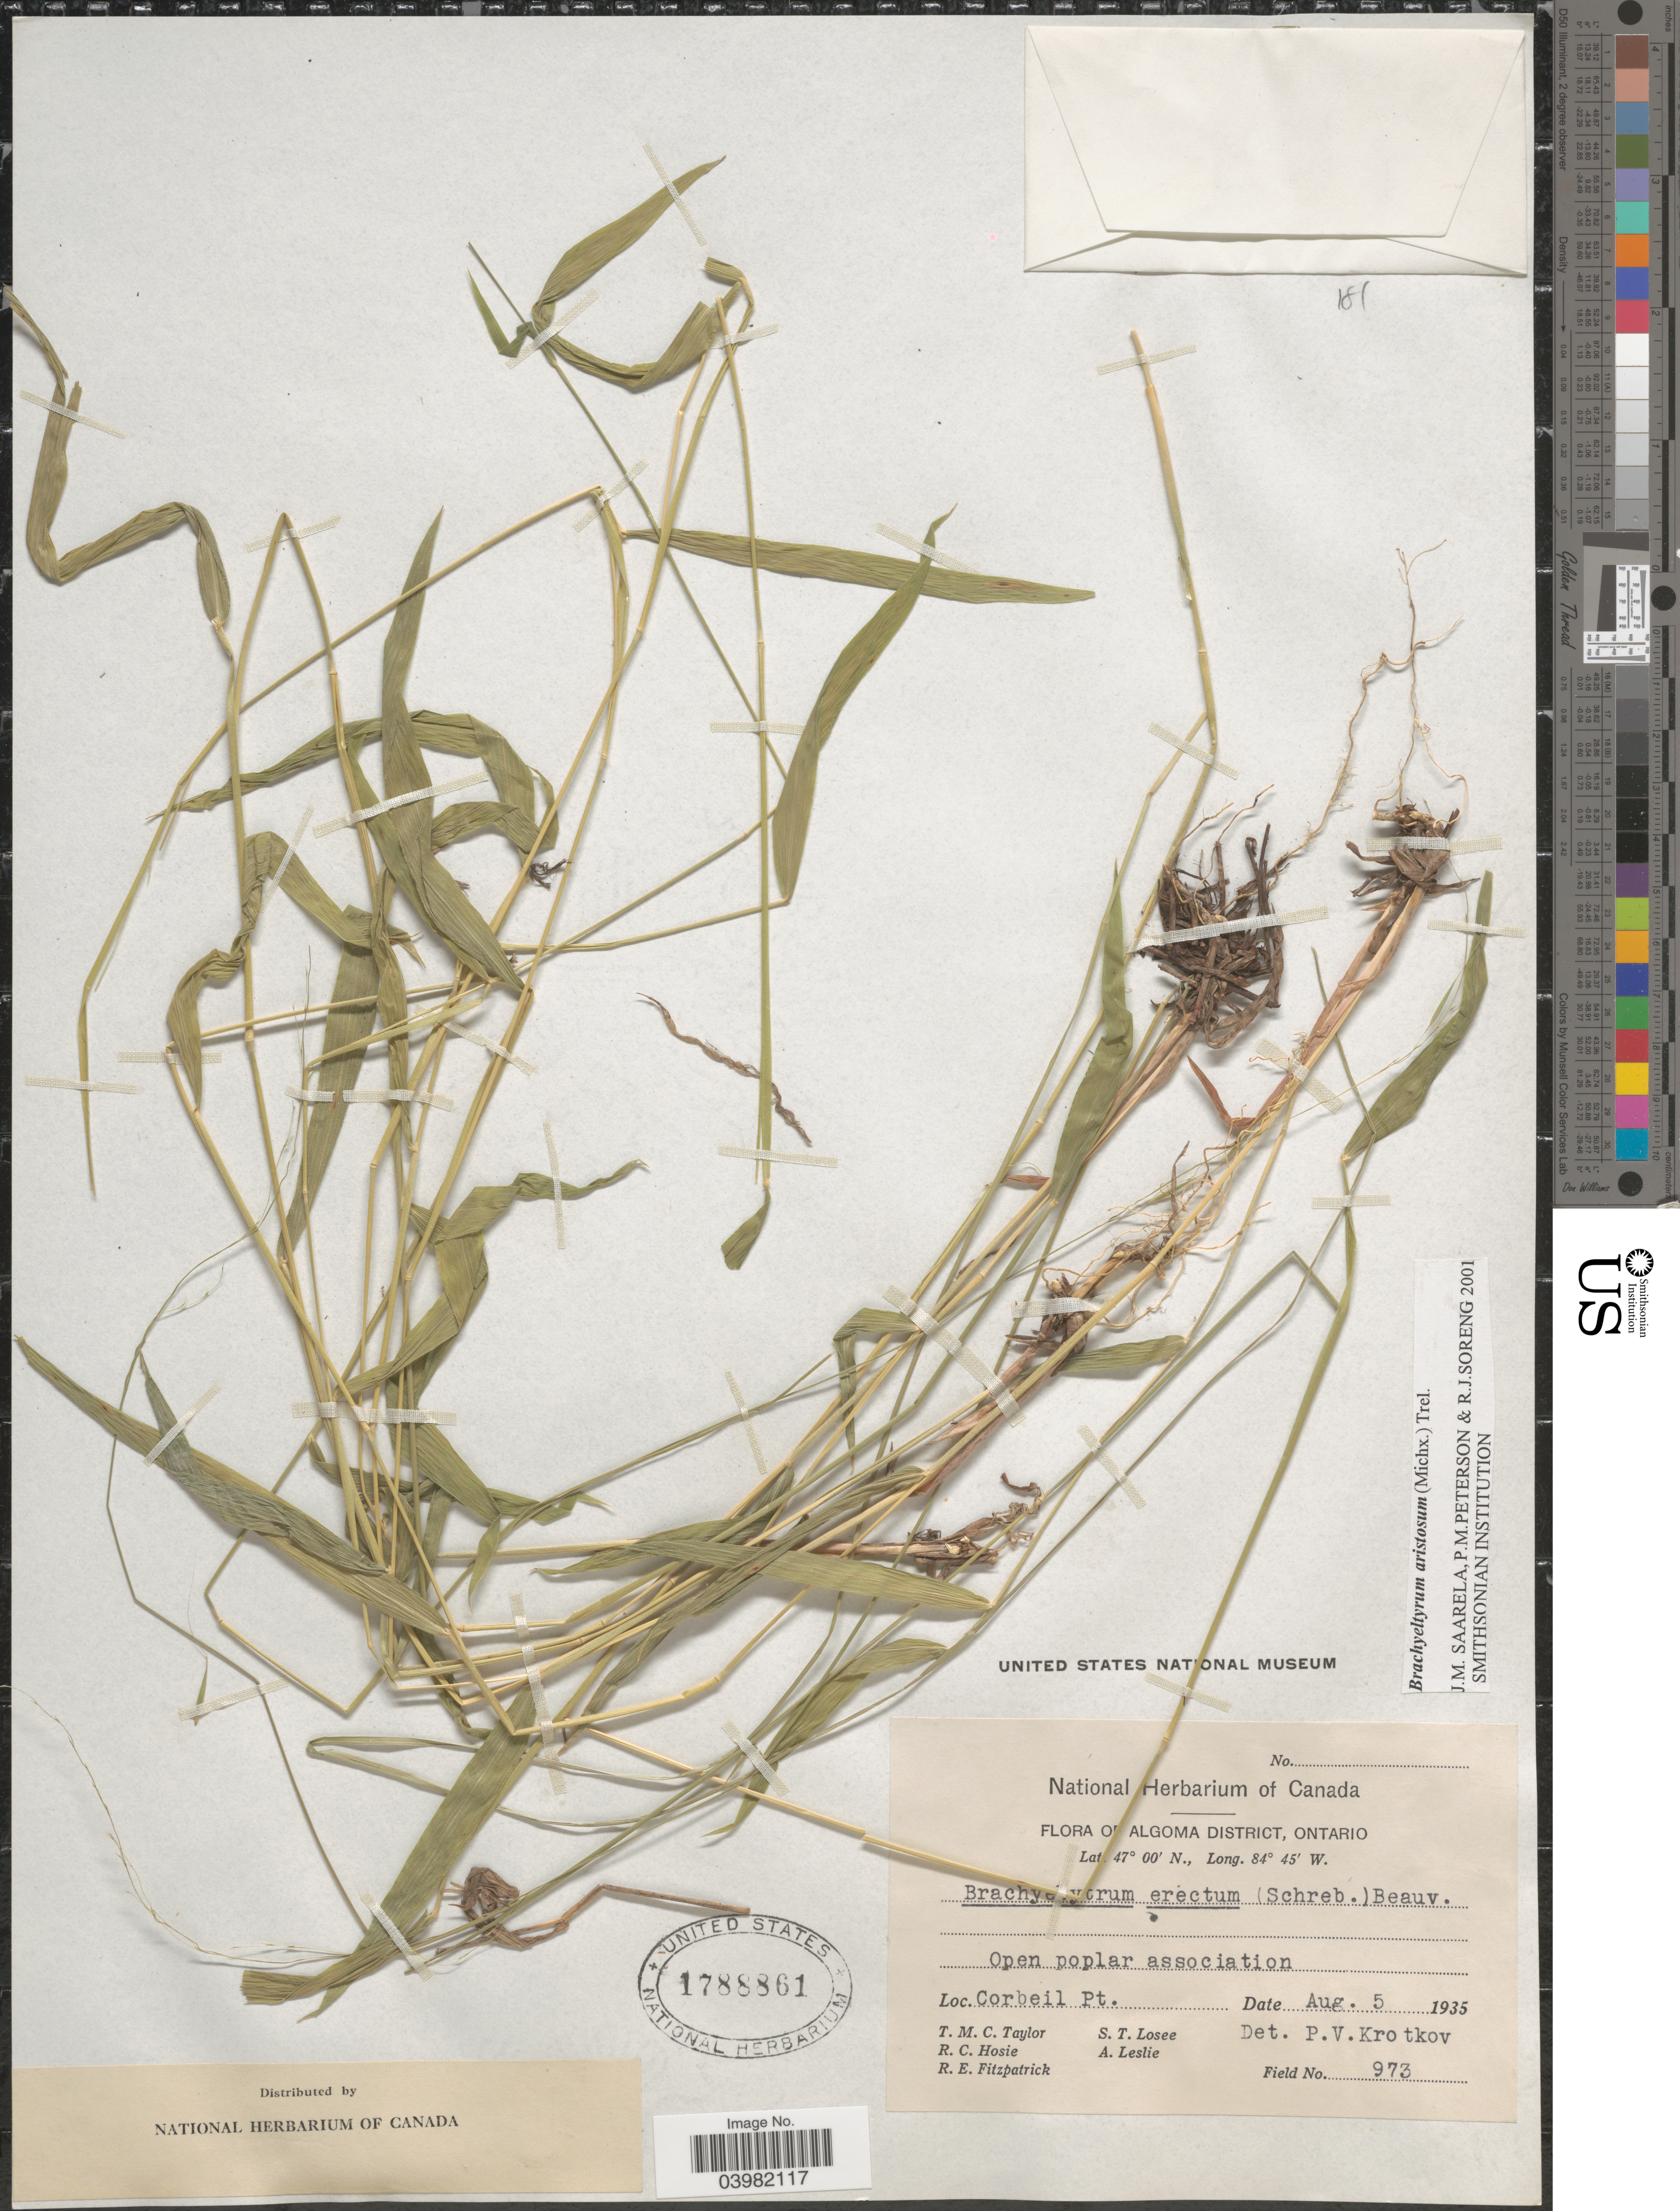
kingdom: Plantae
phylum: Tracheophyta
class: Liliopsida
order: Poales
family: Poaceae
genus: Brachyelytrum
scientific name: Brachyelytrum aristosum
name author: (Michx.) P. Beauv. ex Trel.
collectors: T. M. C. Taylor, R. Hosie, R. Fitzpatrick, S. Losee & A. Leslie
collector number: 973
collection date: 1935-08-05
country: Canada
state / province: Ontario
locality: Algoma District. Corbeil Pt.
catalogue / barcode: US 1788861